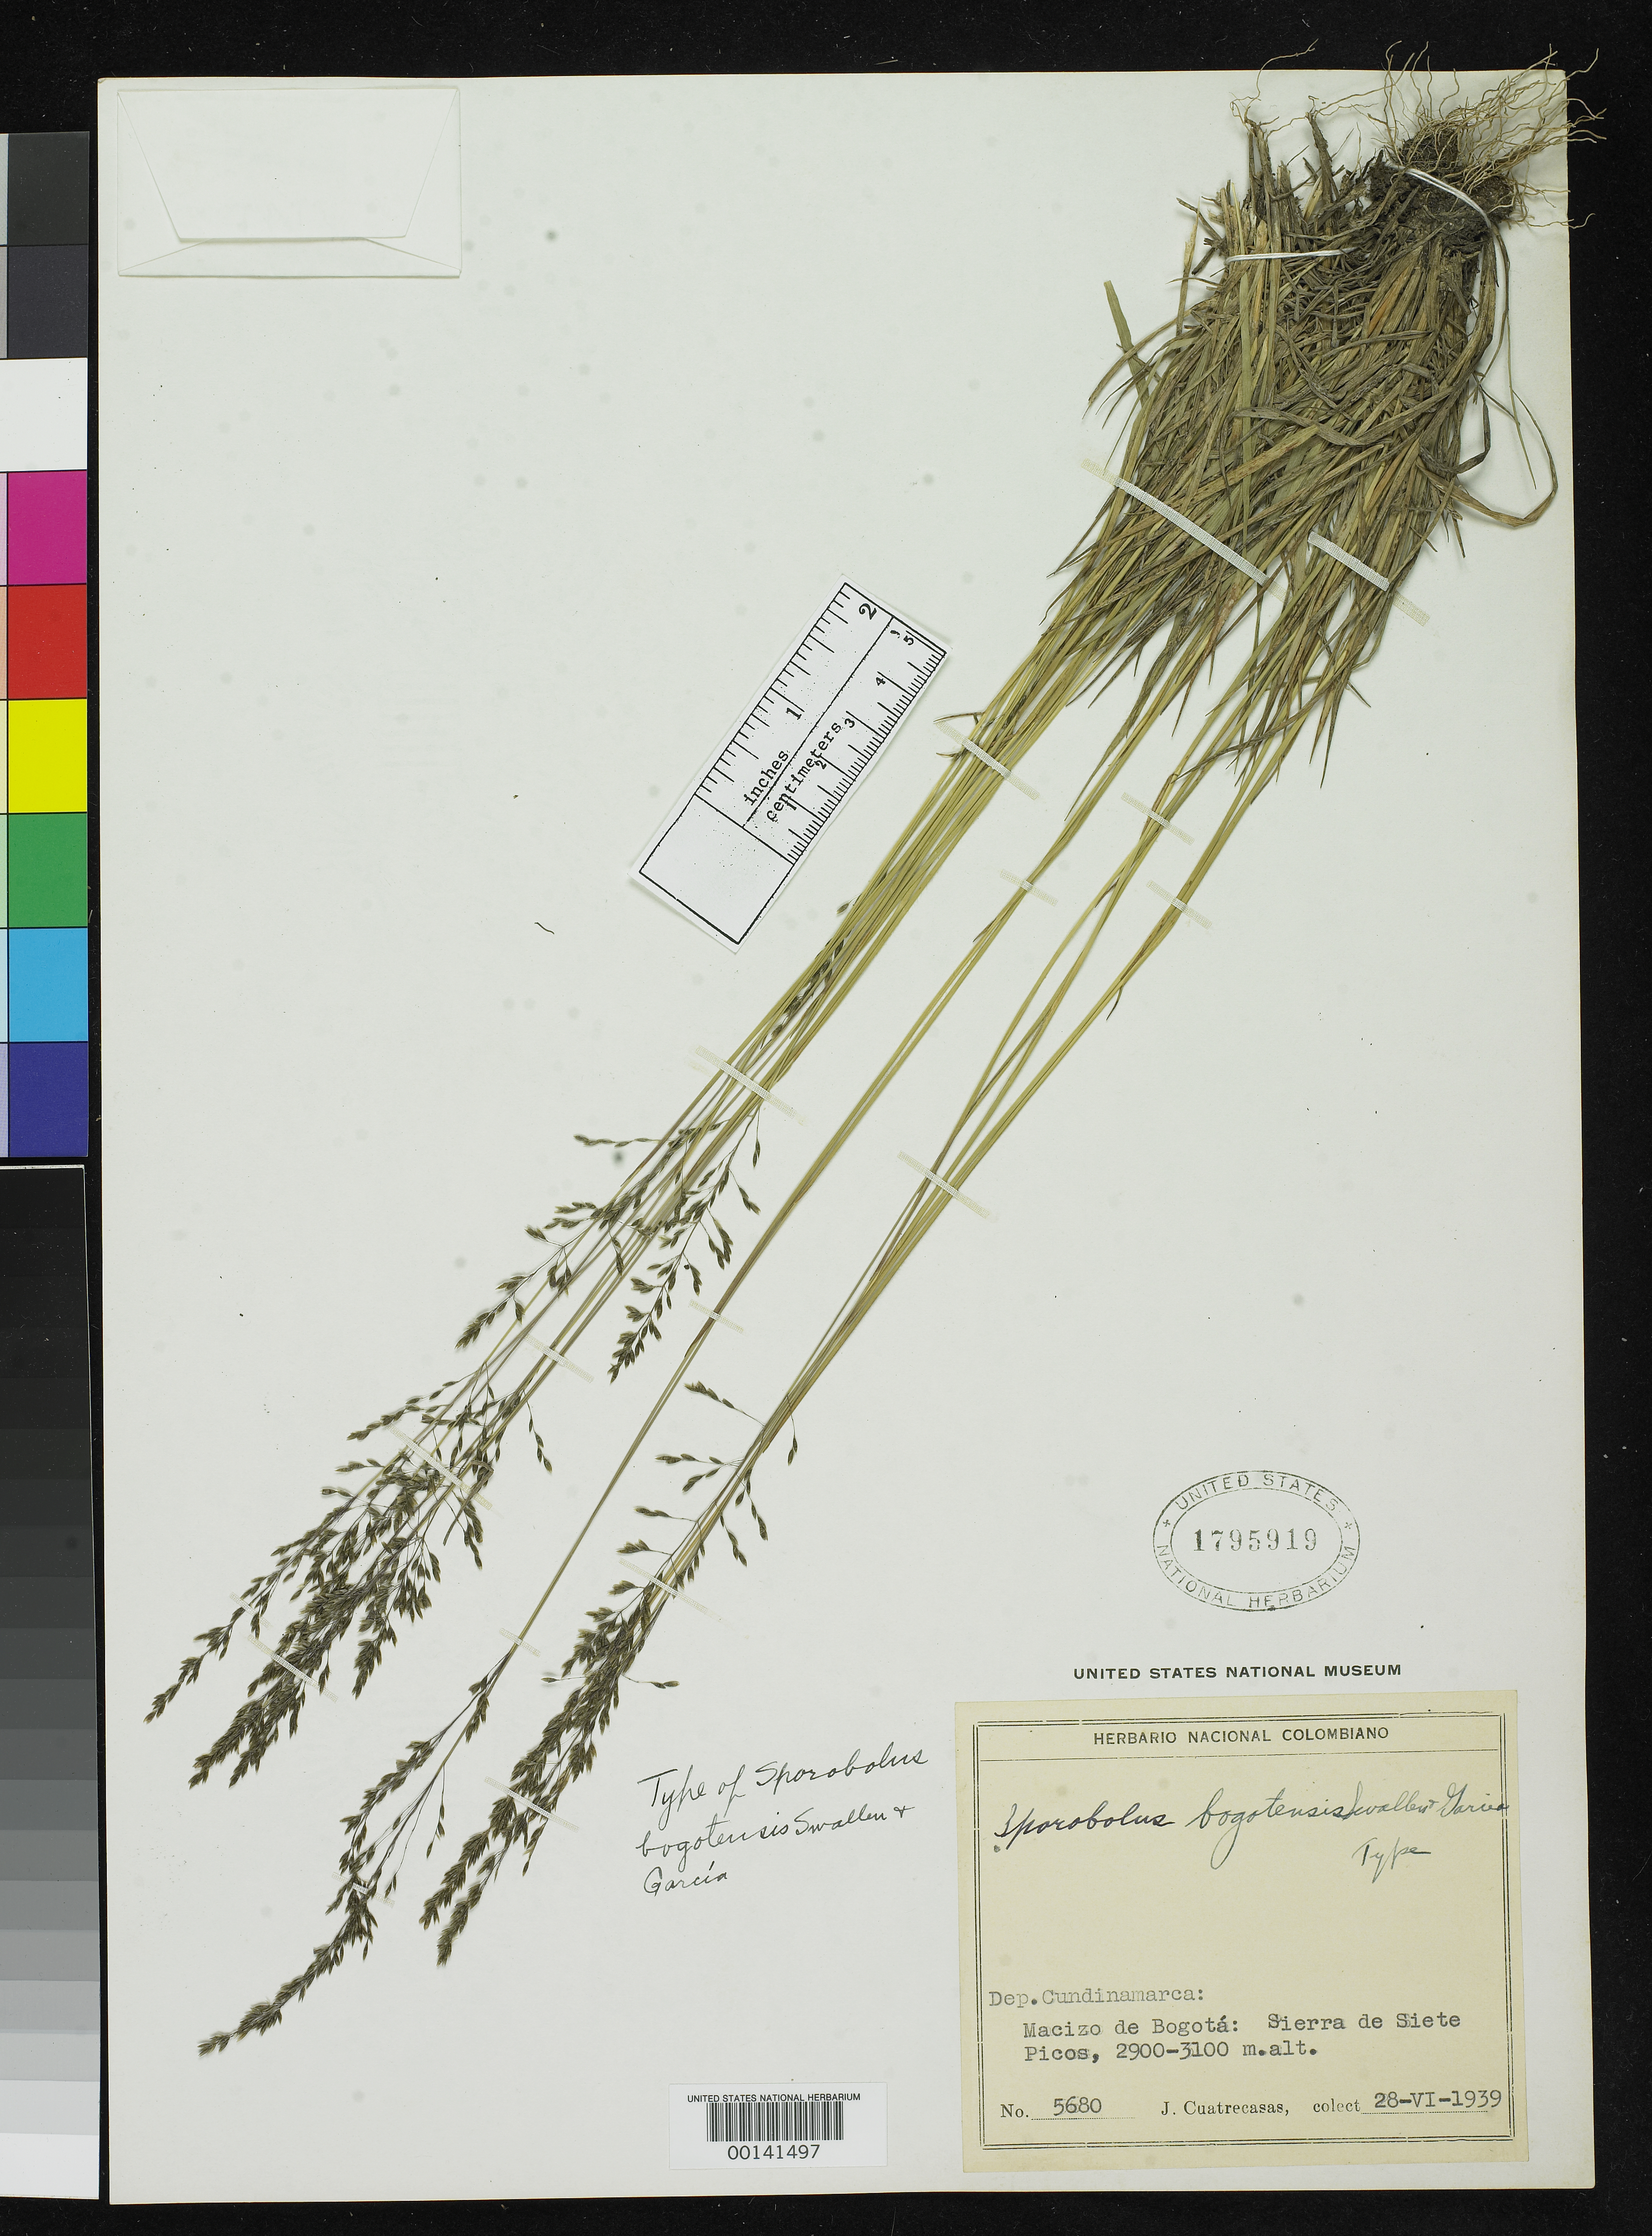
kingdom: Plantae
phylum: Tracheophyta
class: Liliopsida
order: Poales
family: Poaceae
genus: Sporobolus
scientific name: Sporobolus bogotensis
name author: Swallen & García-Barr.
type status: Isotype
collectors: J. Cuatrecasas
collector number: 5680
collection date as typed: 28 Jun 1939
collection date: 1939-06-28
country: Colombia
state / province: Cundinamarca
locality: Macizo de Bogota, Sierra de Siete Picos.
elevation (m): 2900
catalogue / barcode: US 1795919